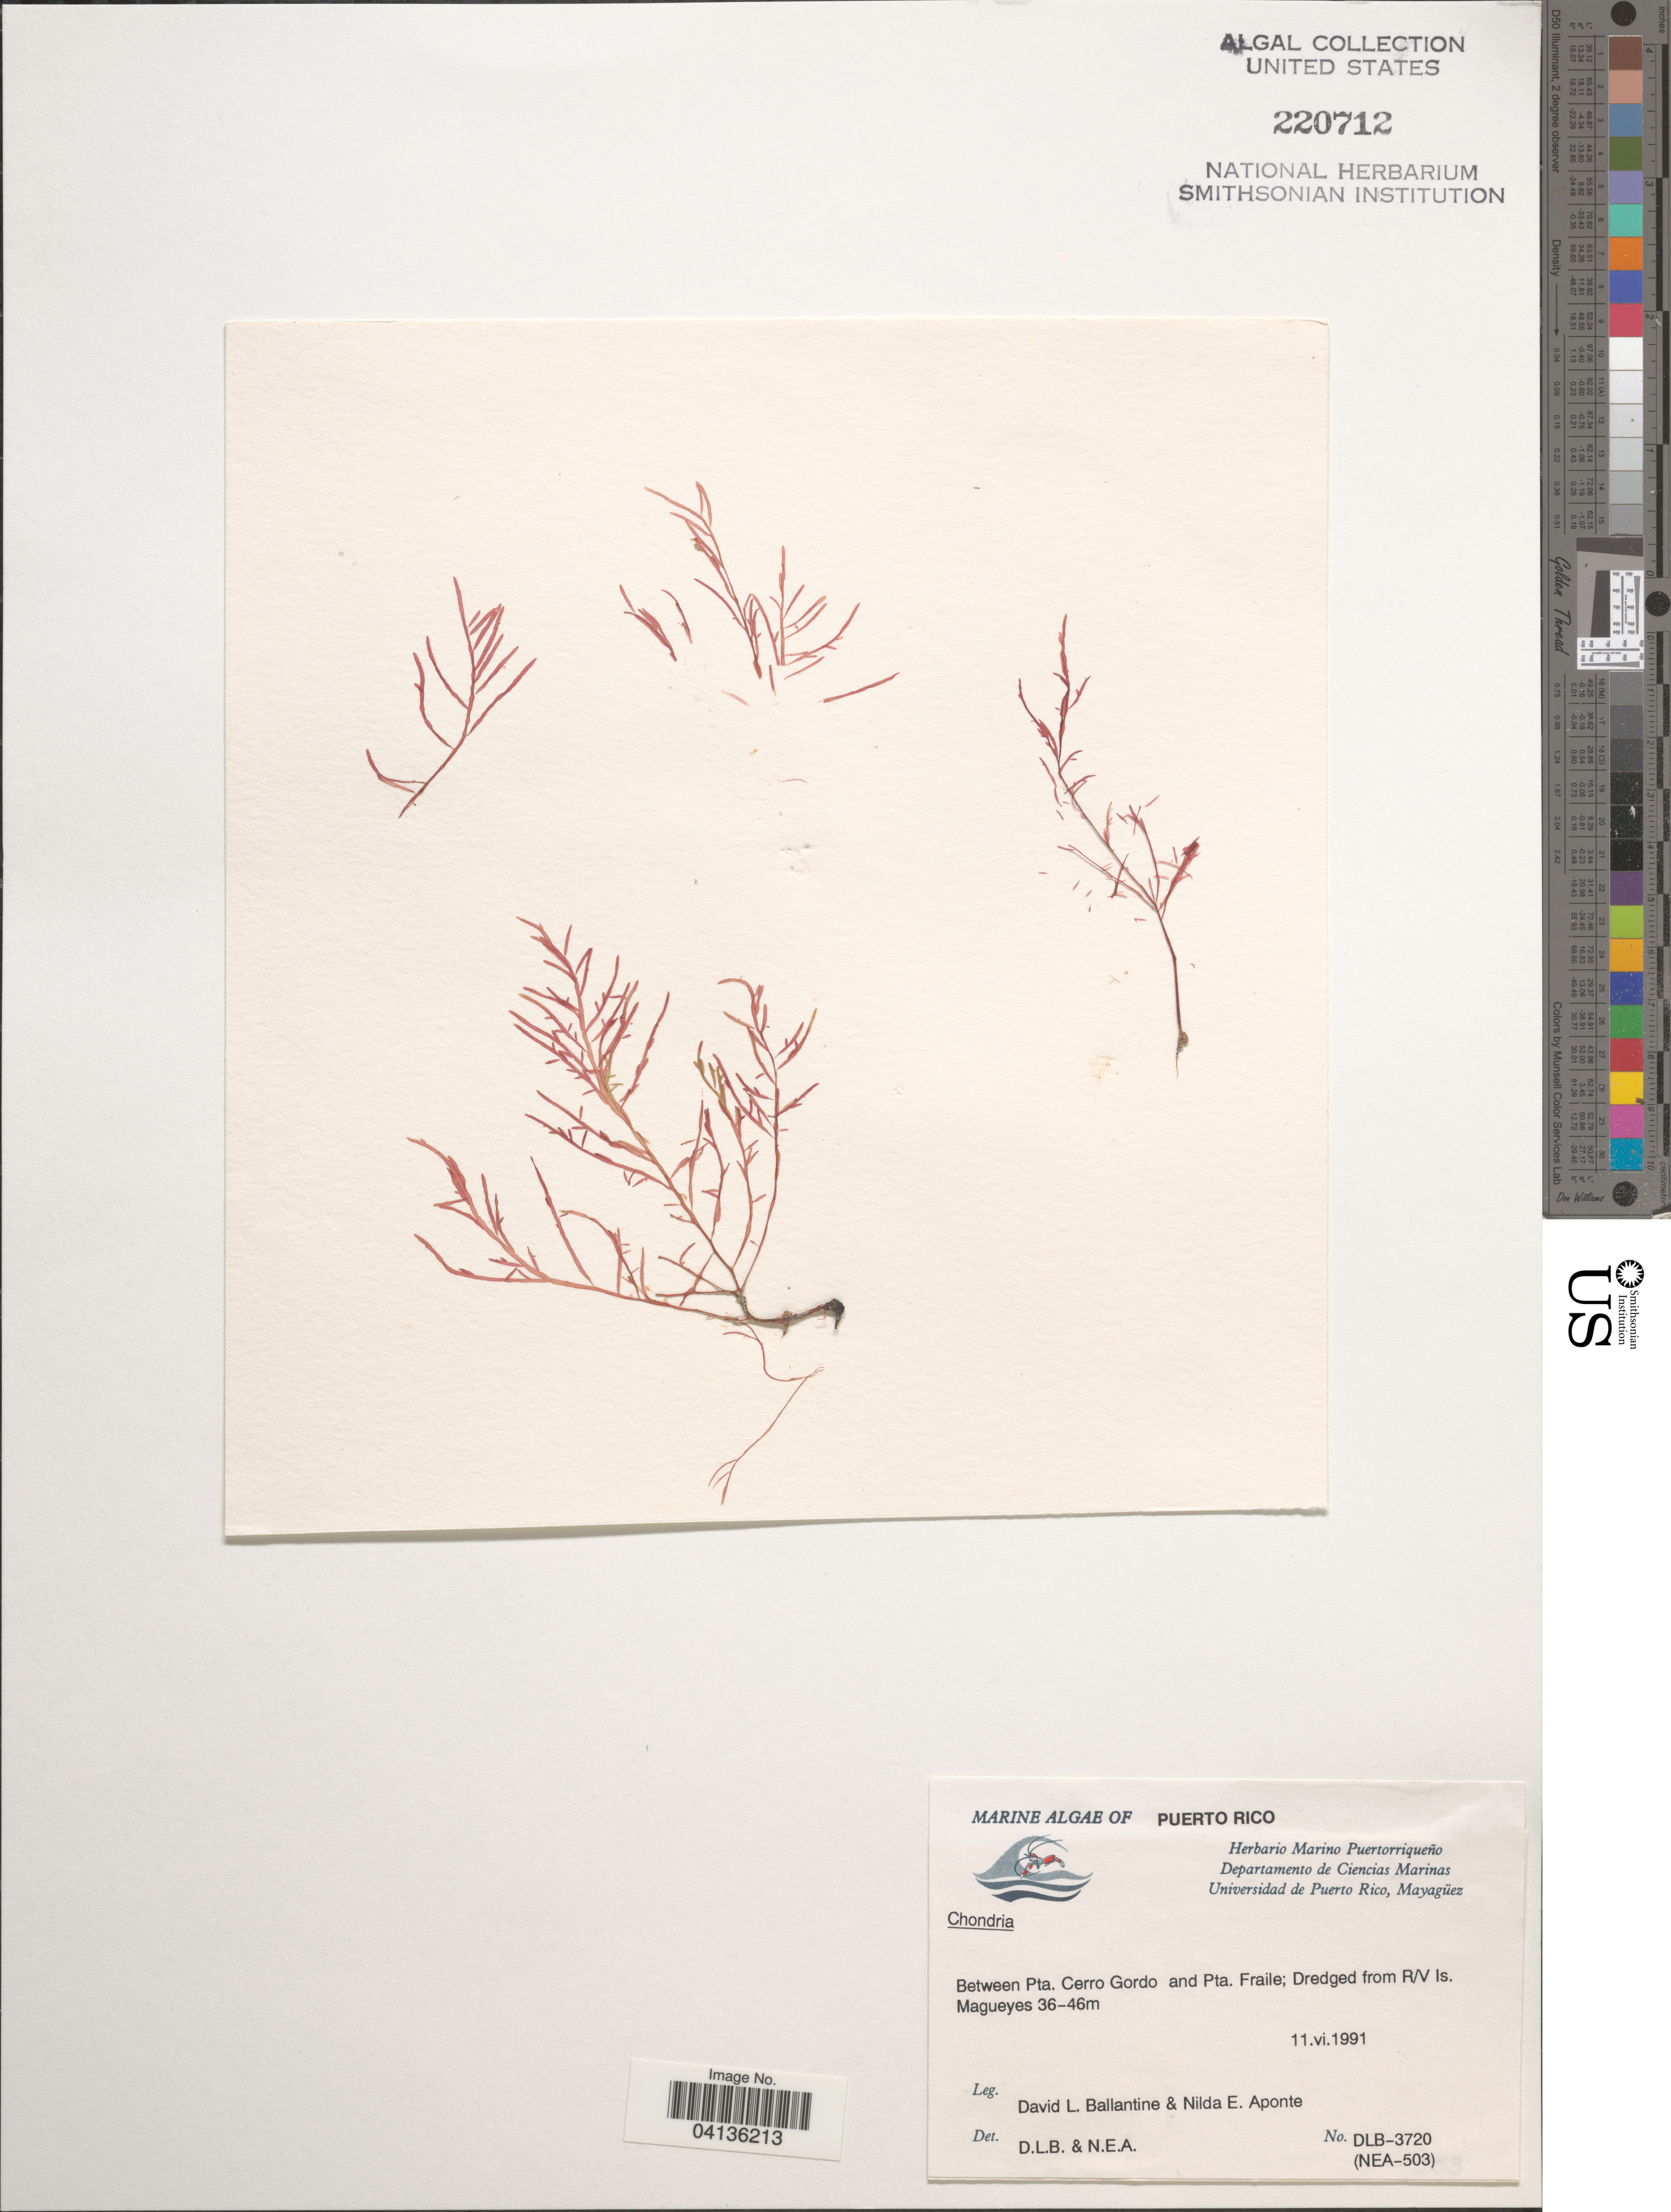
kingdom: Plantae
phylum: Rhodophyta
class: Florideophyceae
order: Ceramiales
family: Rhodomelaceae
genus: Chondria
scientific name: Chondria sp.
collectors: D.L. Ballantine & N. E. Aponte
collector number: DLB-3720/(NEA-503)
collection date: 1991-06-11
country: Puerto Rico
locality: Between Pta. Cerro Gordo and Pta. Fraile; Dredged from R/V Is. Magueyes.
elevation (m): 36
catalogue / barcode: US 220712